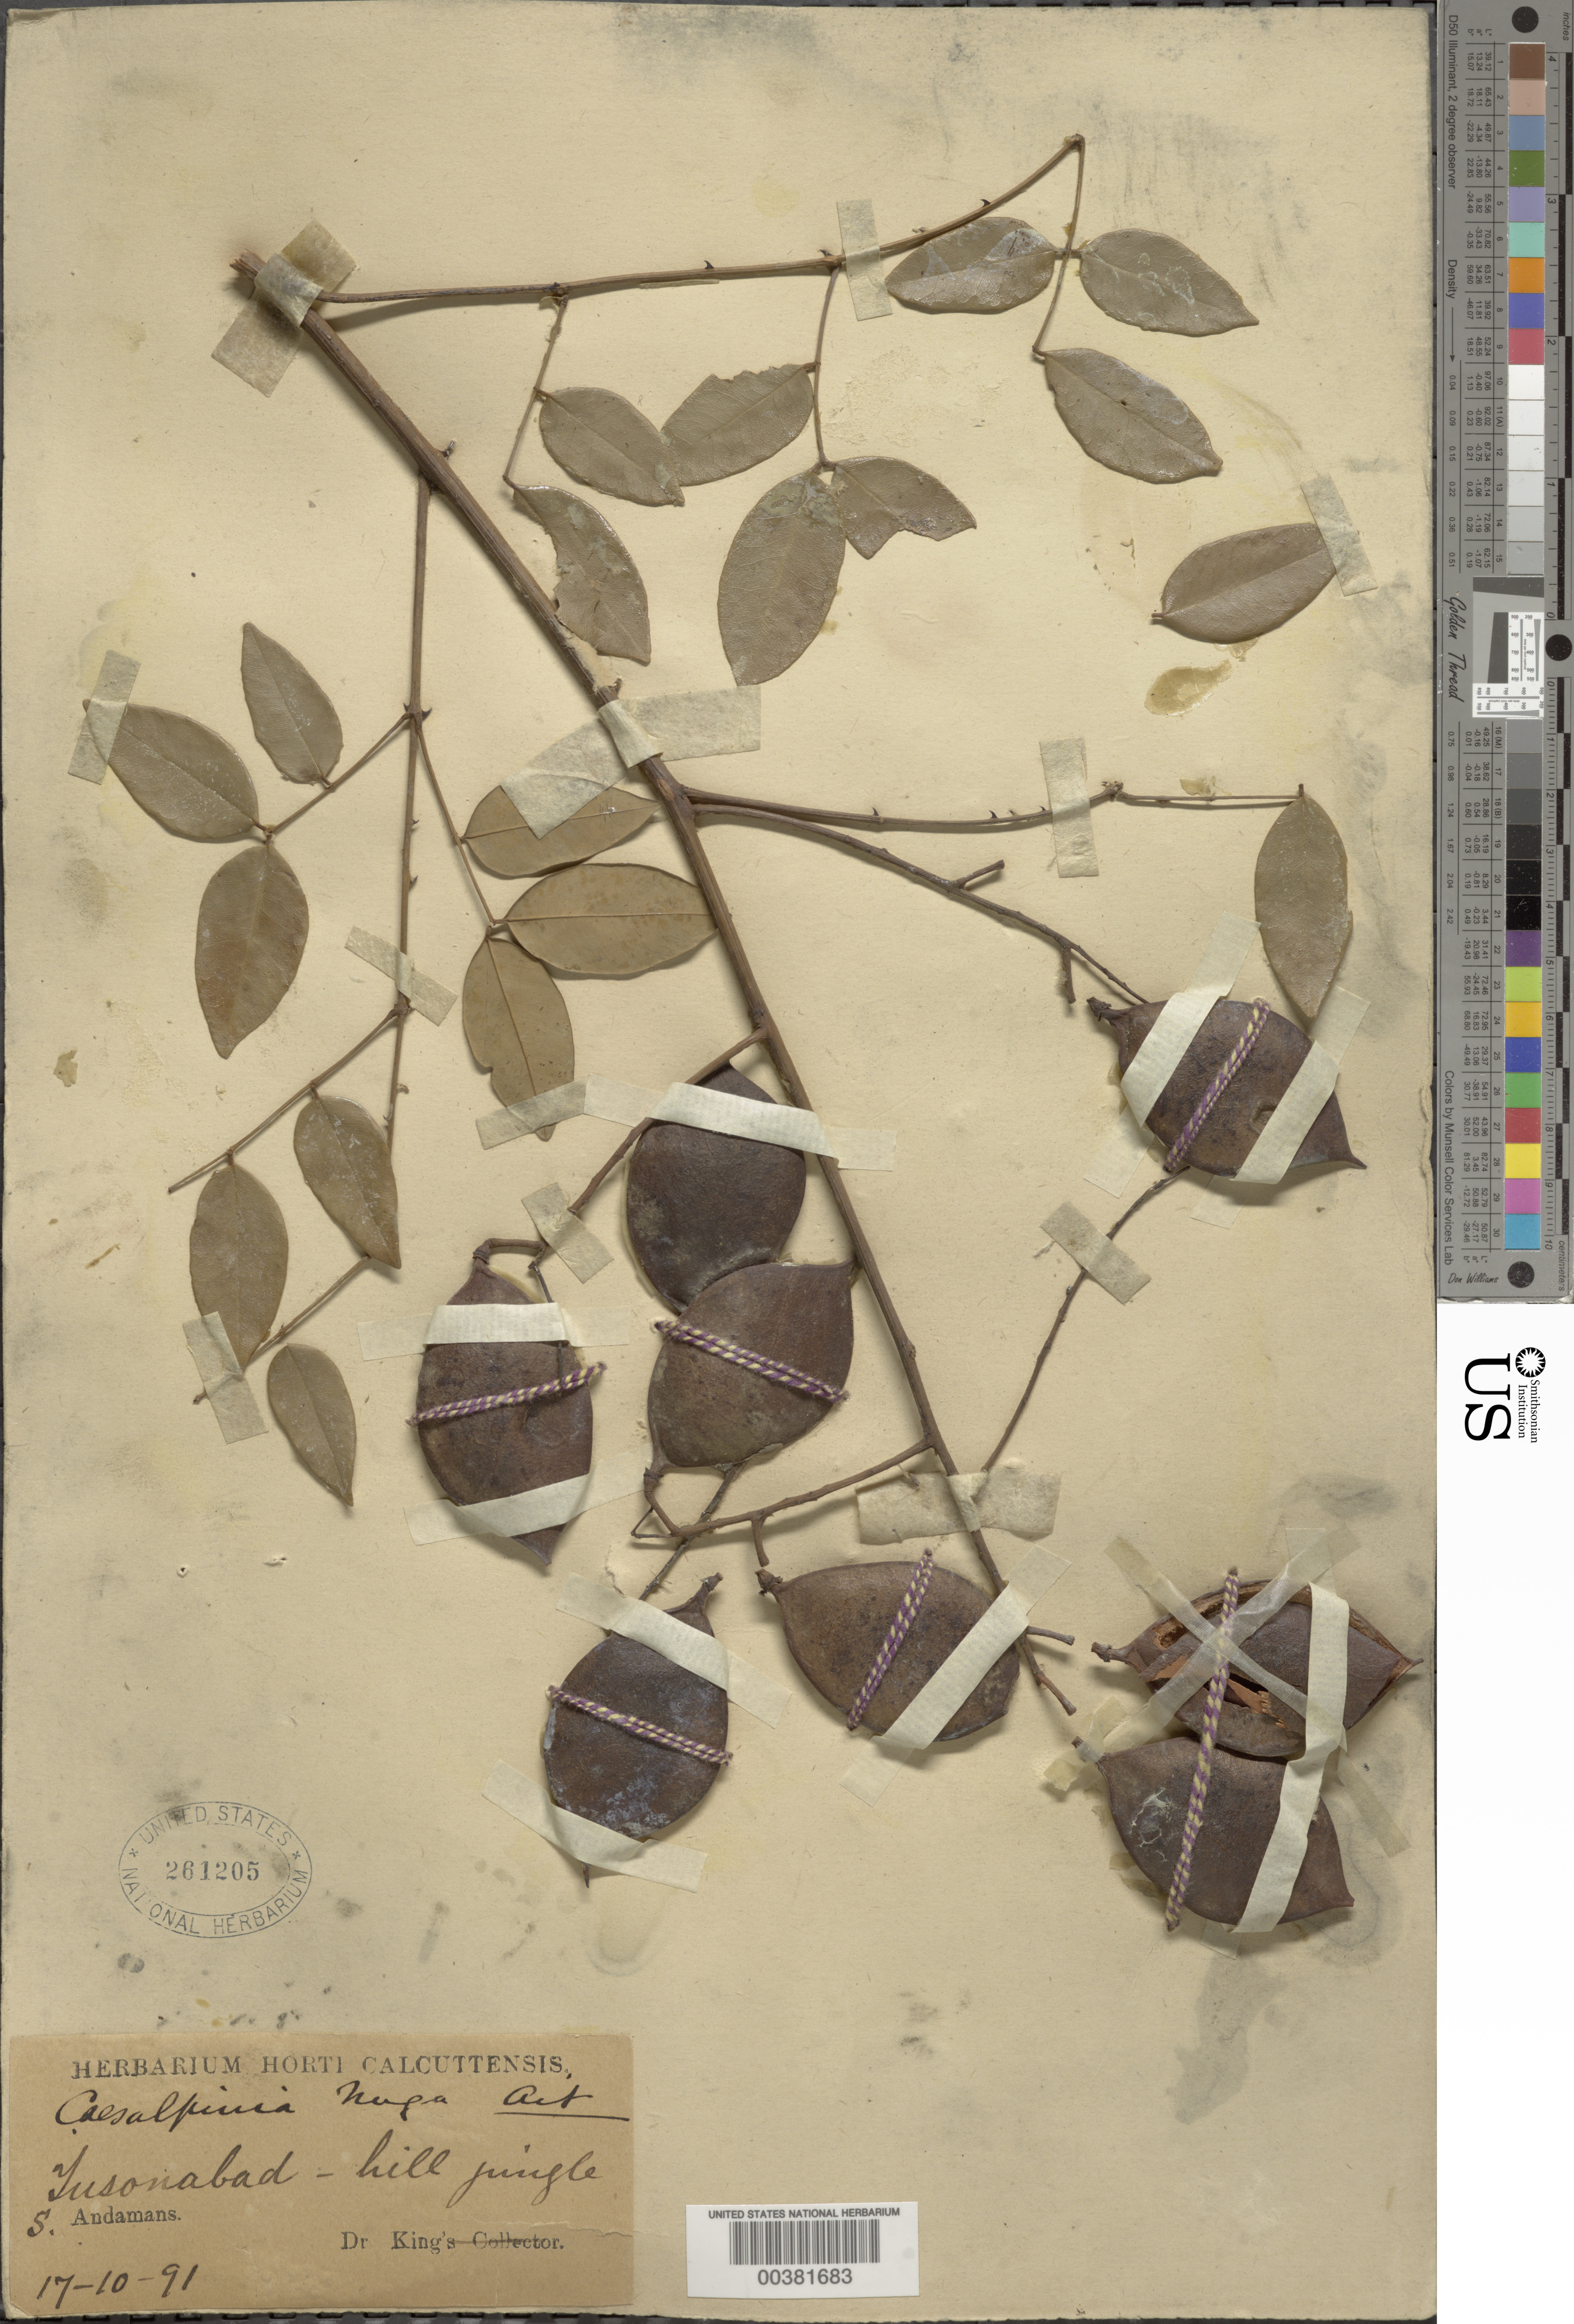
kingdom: Plantae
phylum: Tracheophyta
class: Magnoliopsida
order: Fabales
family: Fabaceae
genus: Ticanto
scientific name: Ticanto crista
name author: (L.) R. Clark & Gagnon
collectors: G. King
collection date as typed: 17 Oct 1891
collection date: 1891-10-17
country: India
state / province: Andaman and Nicobar Islands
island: South Andaman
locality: Tusonabad; South Andaman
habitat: Hill jungle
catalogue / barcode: US 261205